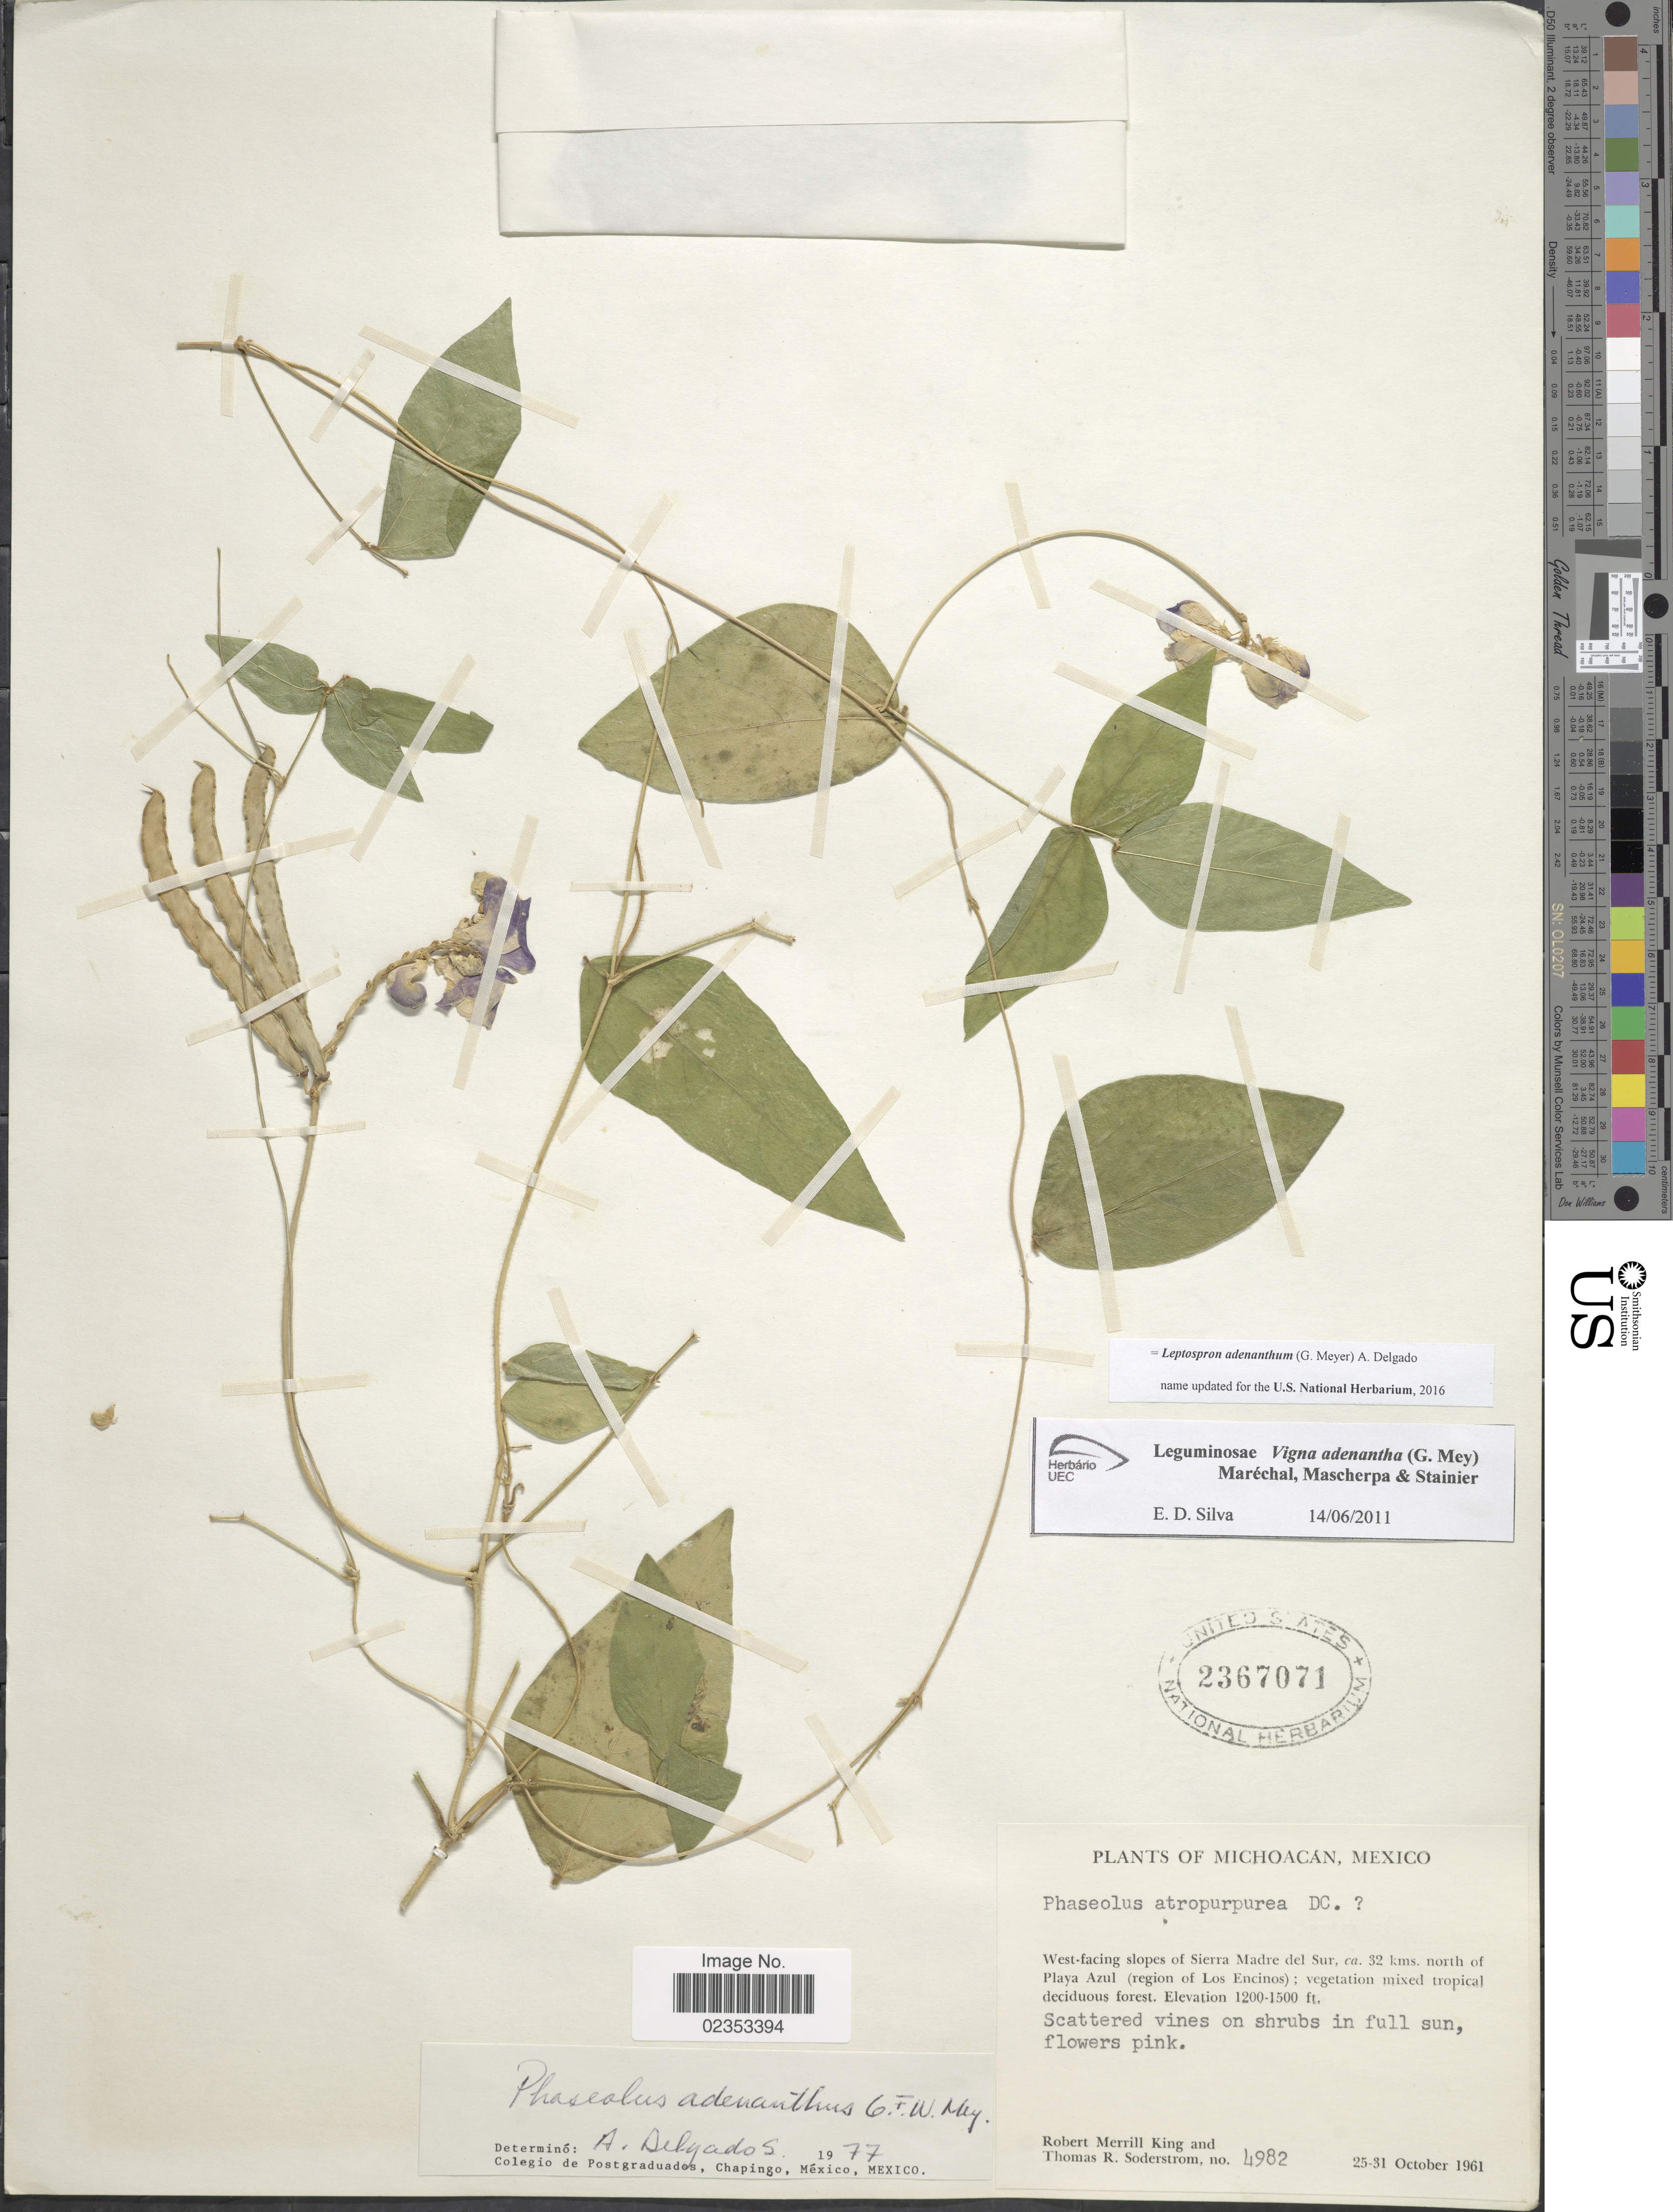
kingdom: Plantae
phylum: Tracheophyta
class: Magnoliopsida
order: Fabales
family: Fabaceae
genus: Leptospron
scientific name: Leptospron adenanthum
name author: (G. Mey.) A. Delgado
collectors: R. M. King & T. R. Soderstrom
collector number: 4982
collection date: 1961-10-25/1961-10-31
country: Mexico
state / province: Michoacán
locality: West-facing slopes of Sierra Madre del Sur, ca. 32 kms. north of Playa Sul (region of Los Encinos).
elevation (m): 366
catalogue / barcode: US 367071